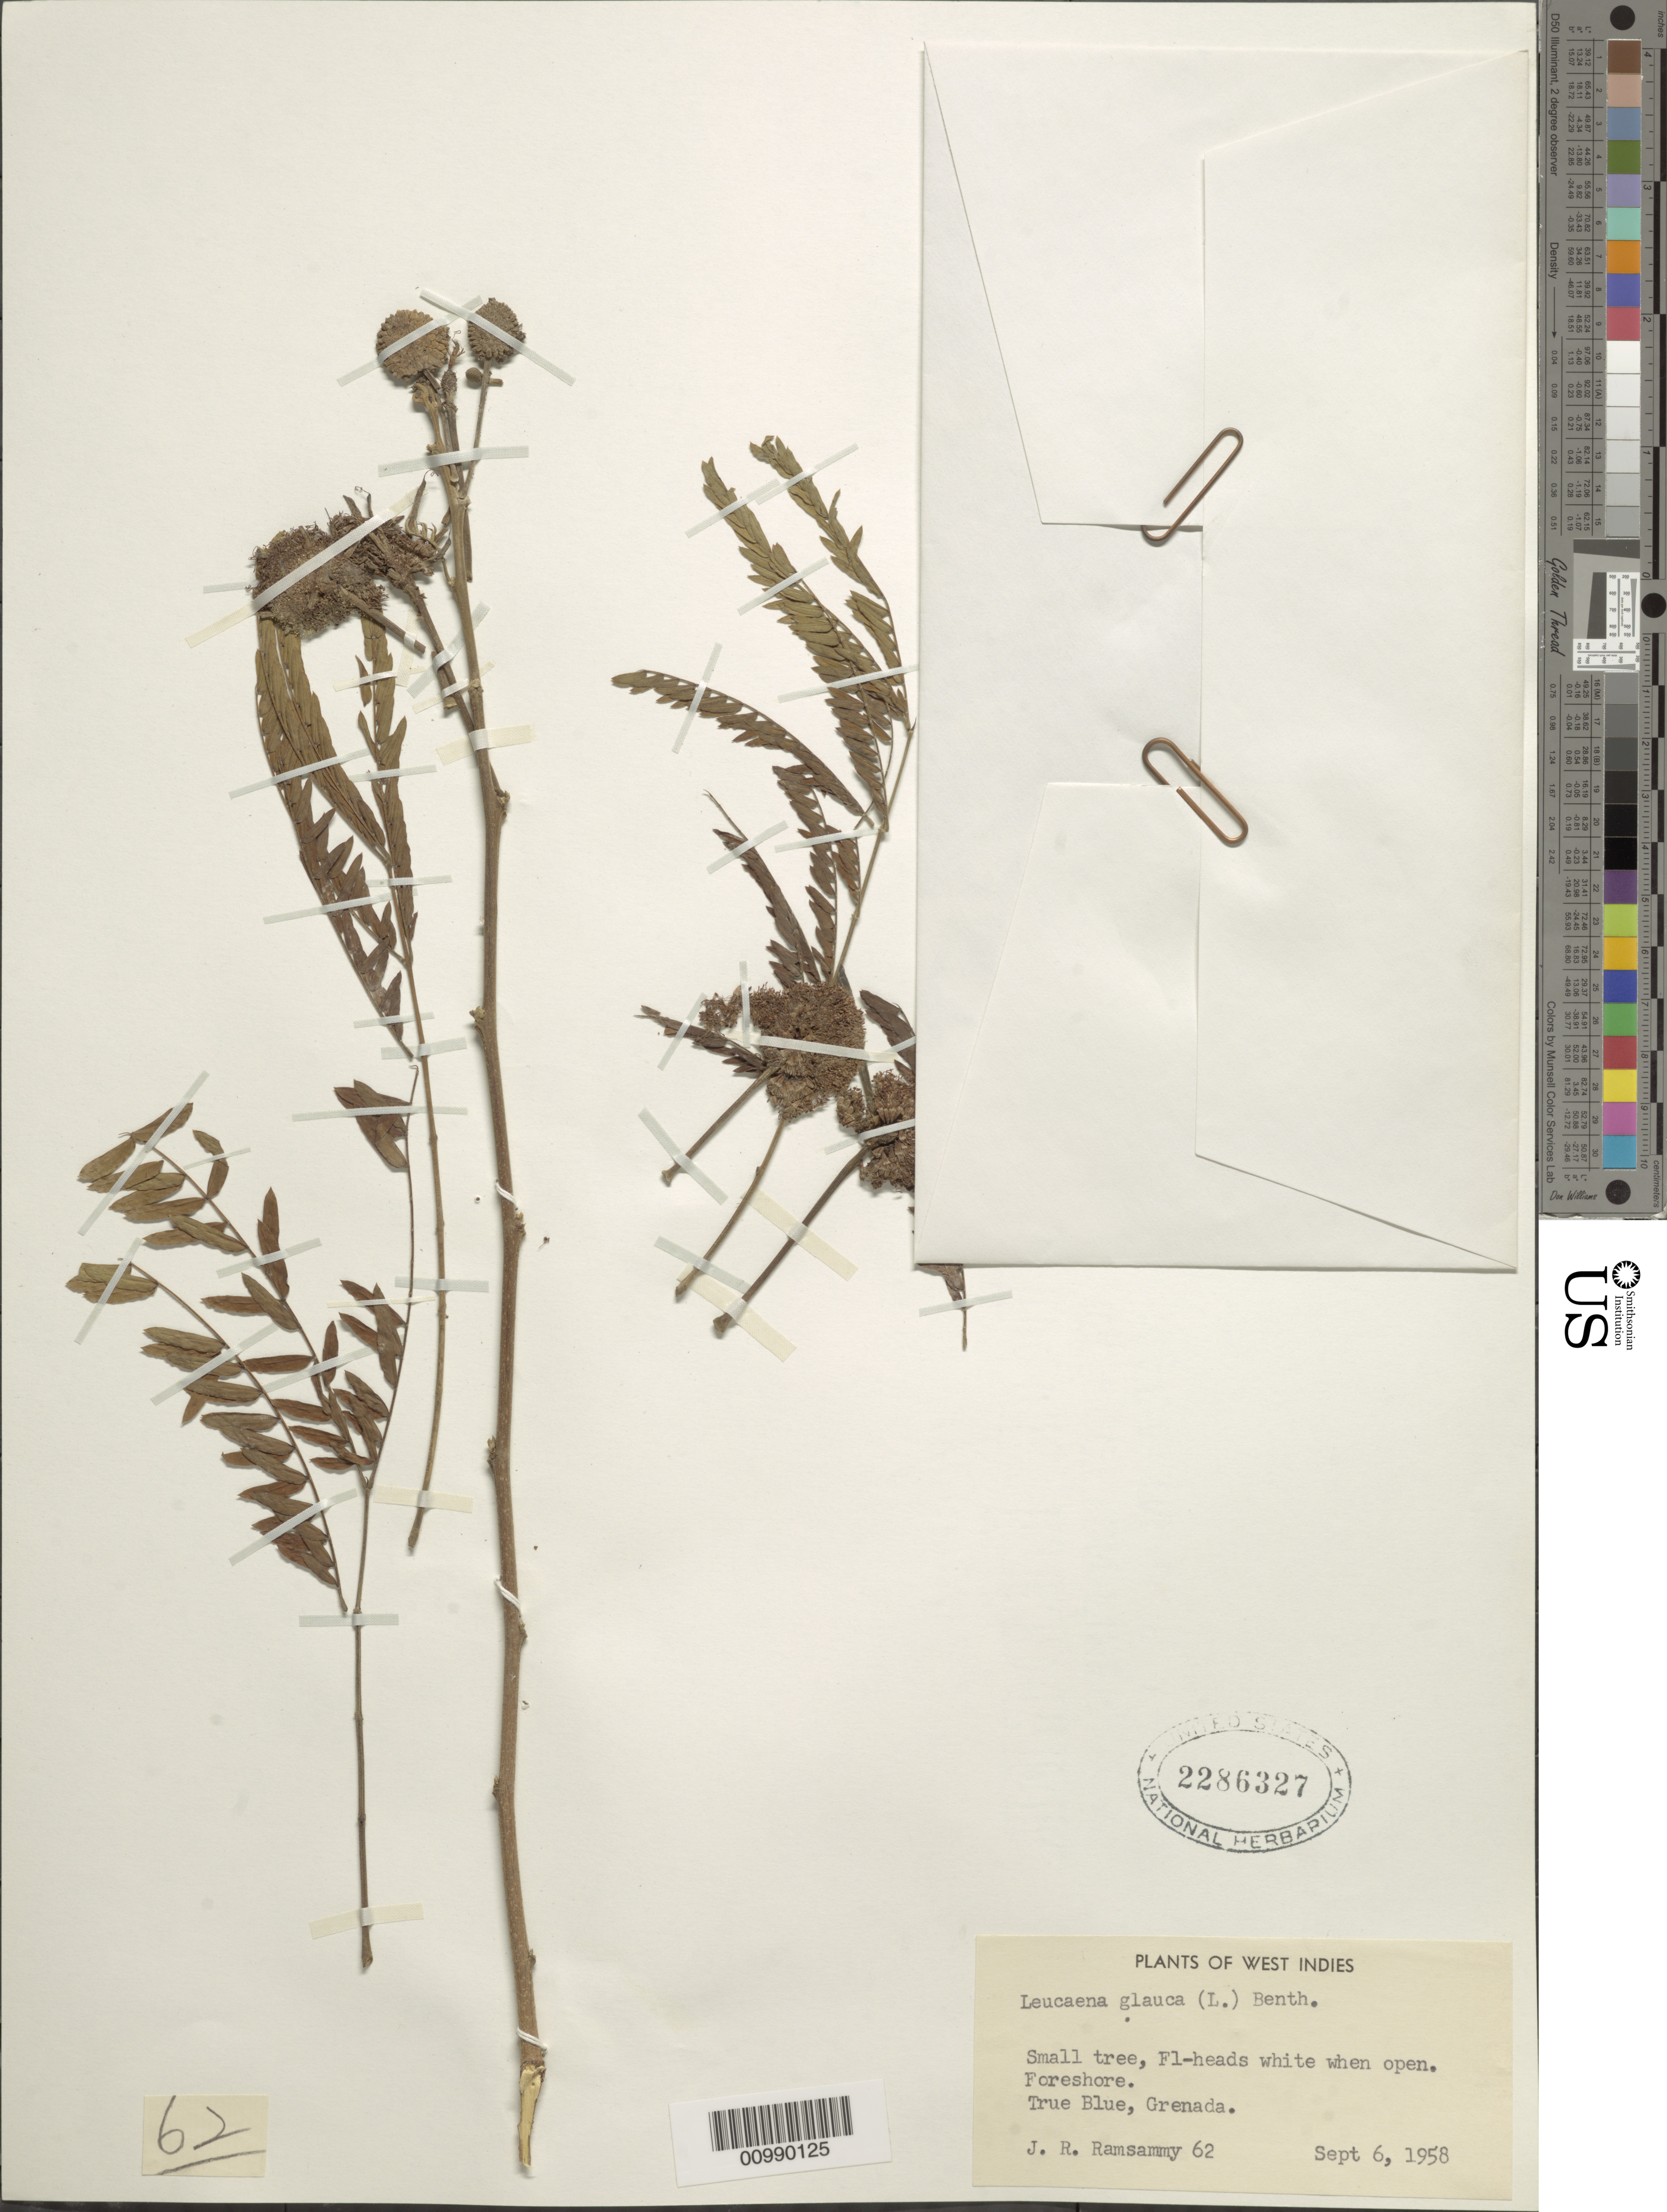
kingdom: Plantae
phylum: Tracheophyta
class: Magnoliopsida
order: Fabales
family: Fabaceae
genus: Leucaena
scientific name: Leucaena leucocephala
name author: (Lam.) de Wit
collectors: J. Ramsammy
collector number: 62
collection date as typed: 06 Sep 1958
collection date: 1958-09-06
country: Grenada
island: Grenada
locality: True Blue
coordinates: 0 N, 0 E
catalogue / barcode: US 2286327